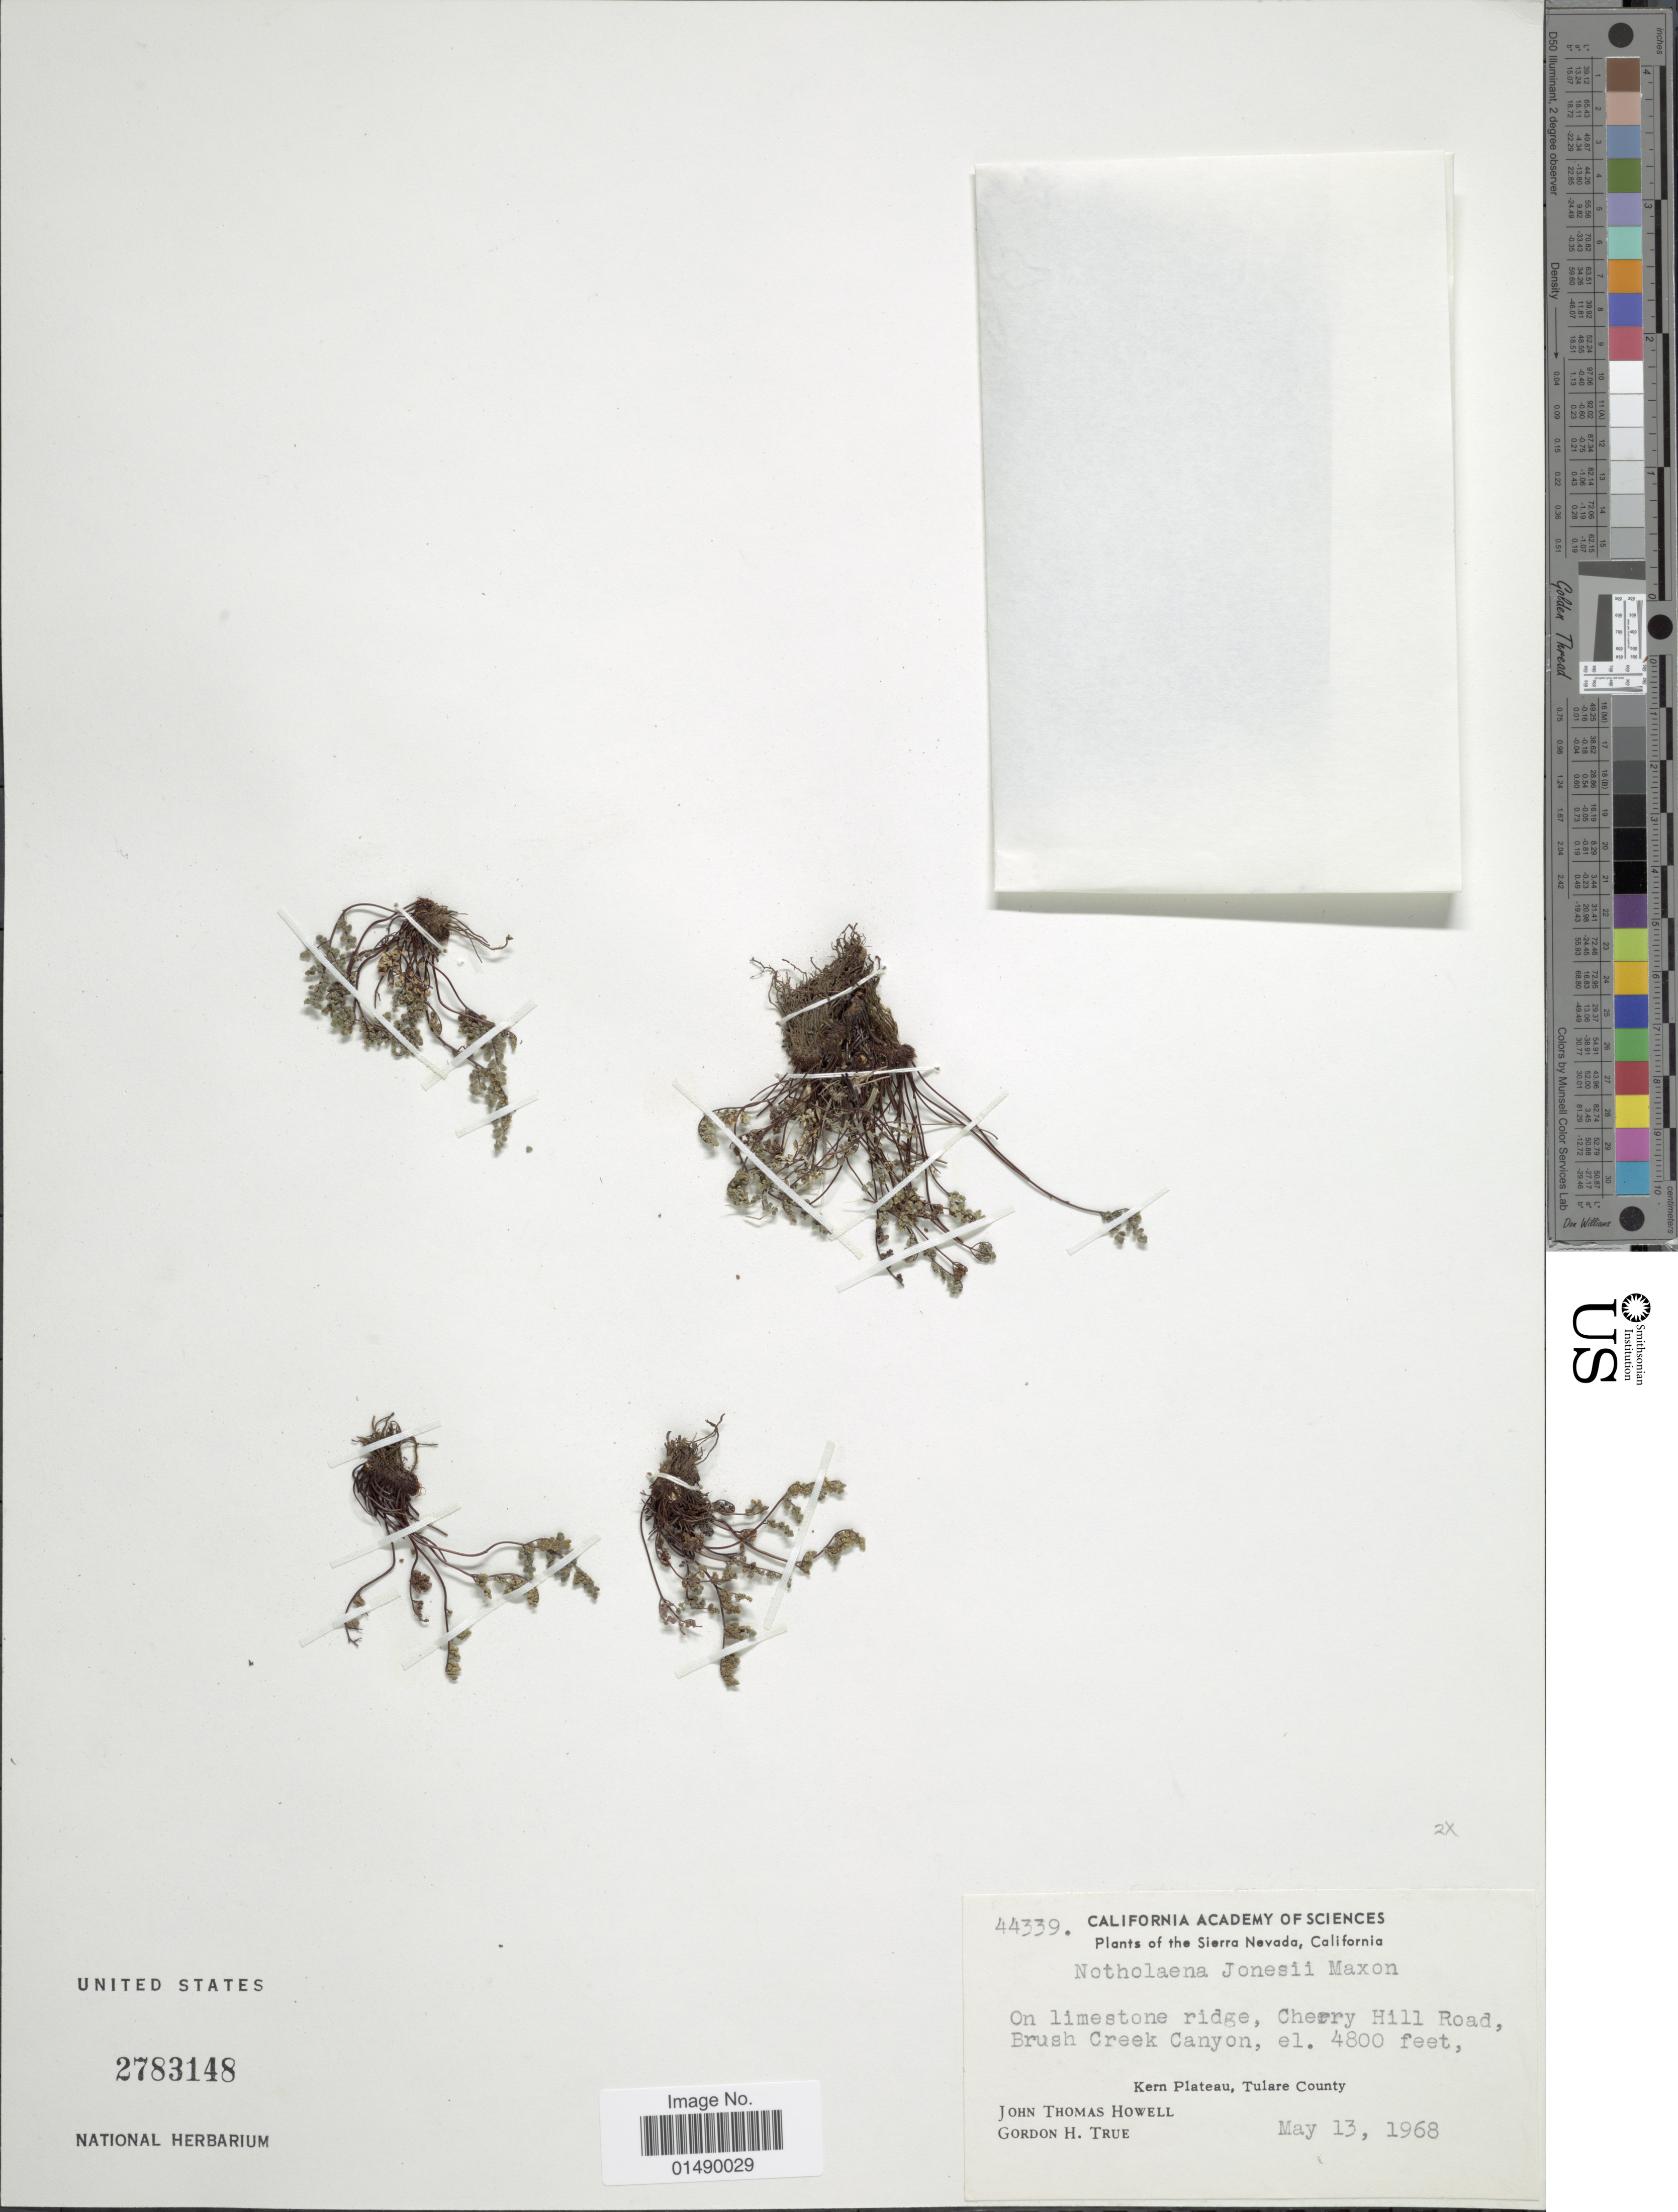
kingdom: Plantae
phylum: Tracheophyta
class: Polypodiopsida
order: Polypodiales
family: Pteridaceae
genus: Argyrochosma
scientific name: Argyrochosma jonesii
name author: (Maxon) Windham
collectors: J. T. Howell & G. H. True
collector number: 44339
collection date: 1968-05-13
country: United States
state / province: California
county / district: Tulare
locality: California, Sierra Nevada, on limestone ridge, Cherry Hill Road, Brush Creek Canyon, Kern Plateau, Tulare County.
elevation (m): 1463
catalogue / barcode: US 2783148